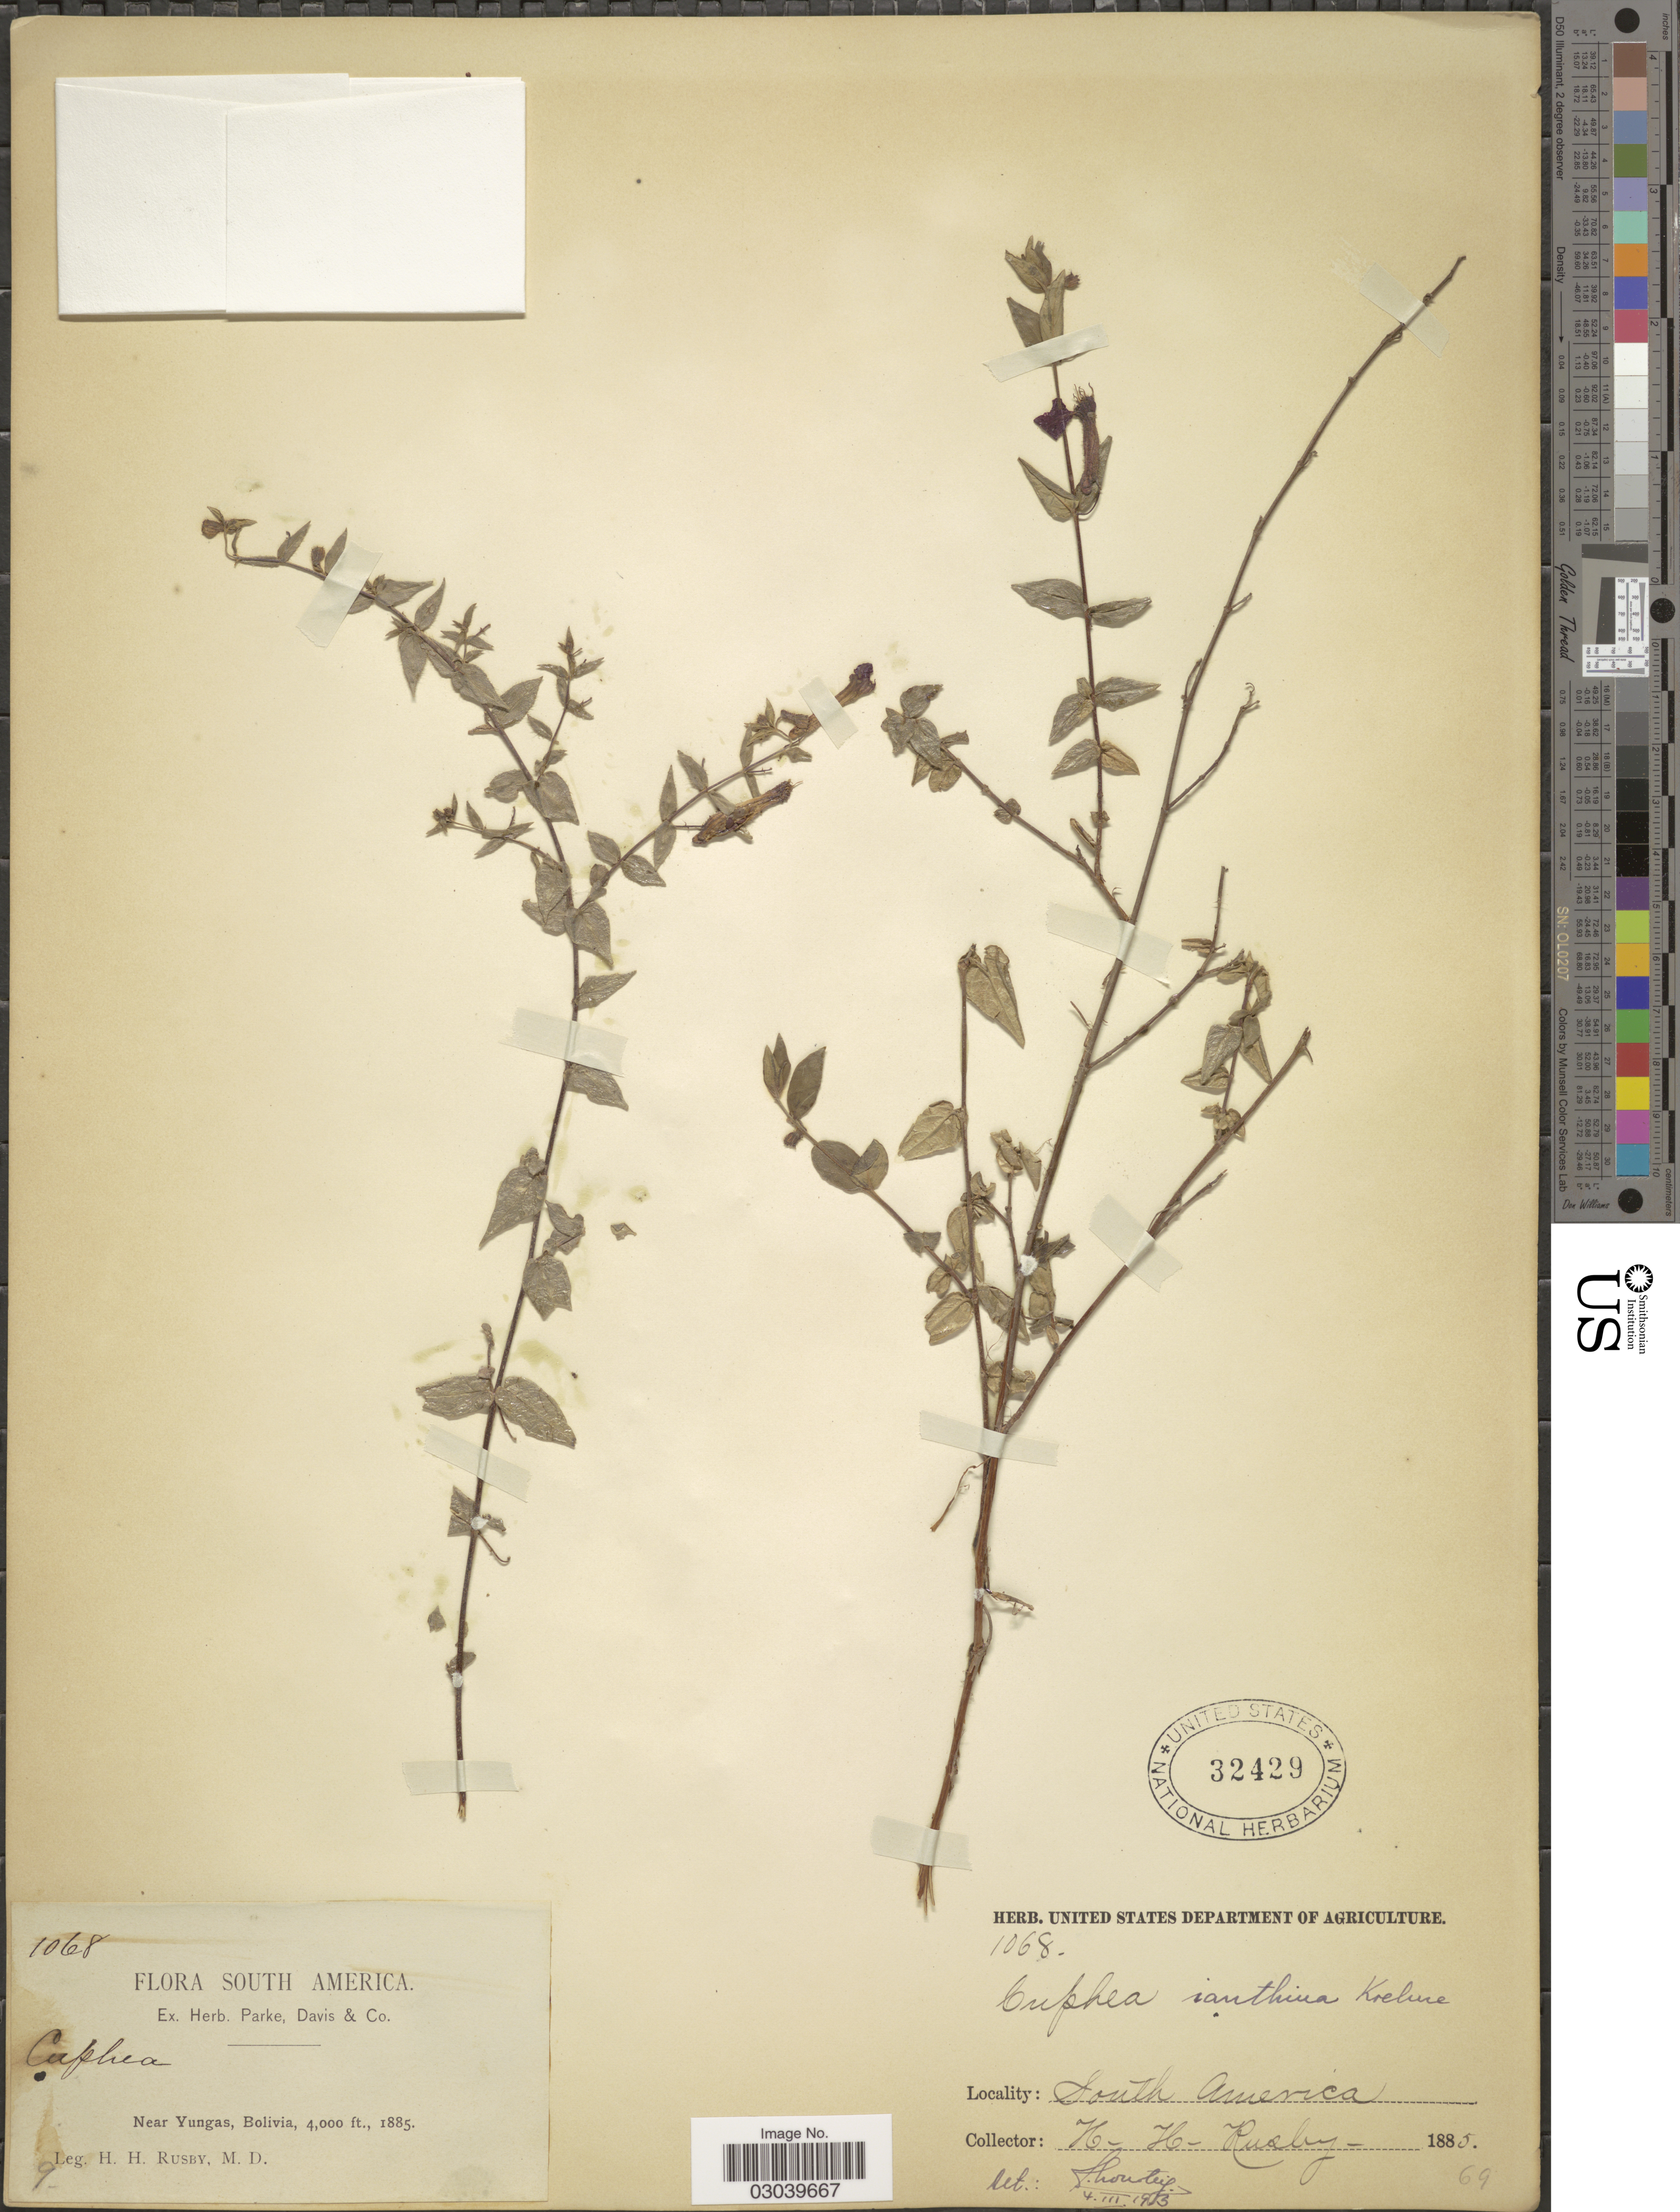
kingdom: Plantae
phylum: Tracheophyta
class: Magnoliopsida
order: Myrtales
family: Lythraceae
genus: Cuphea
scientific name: Cuphea ianthina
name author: Koehne in Mart.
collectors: H. H. Rusby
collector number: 1068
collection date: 1885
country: Bolivia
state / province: La Paz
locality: Near Yungas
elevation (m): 1219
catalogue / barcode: US 32429